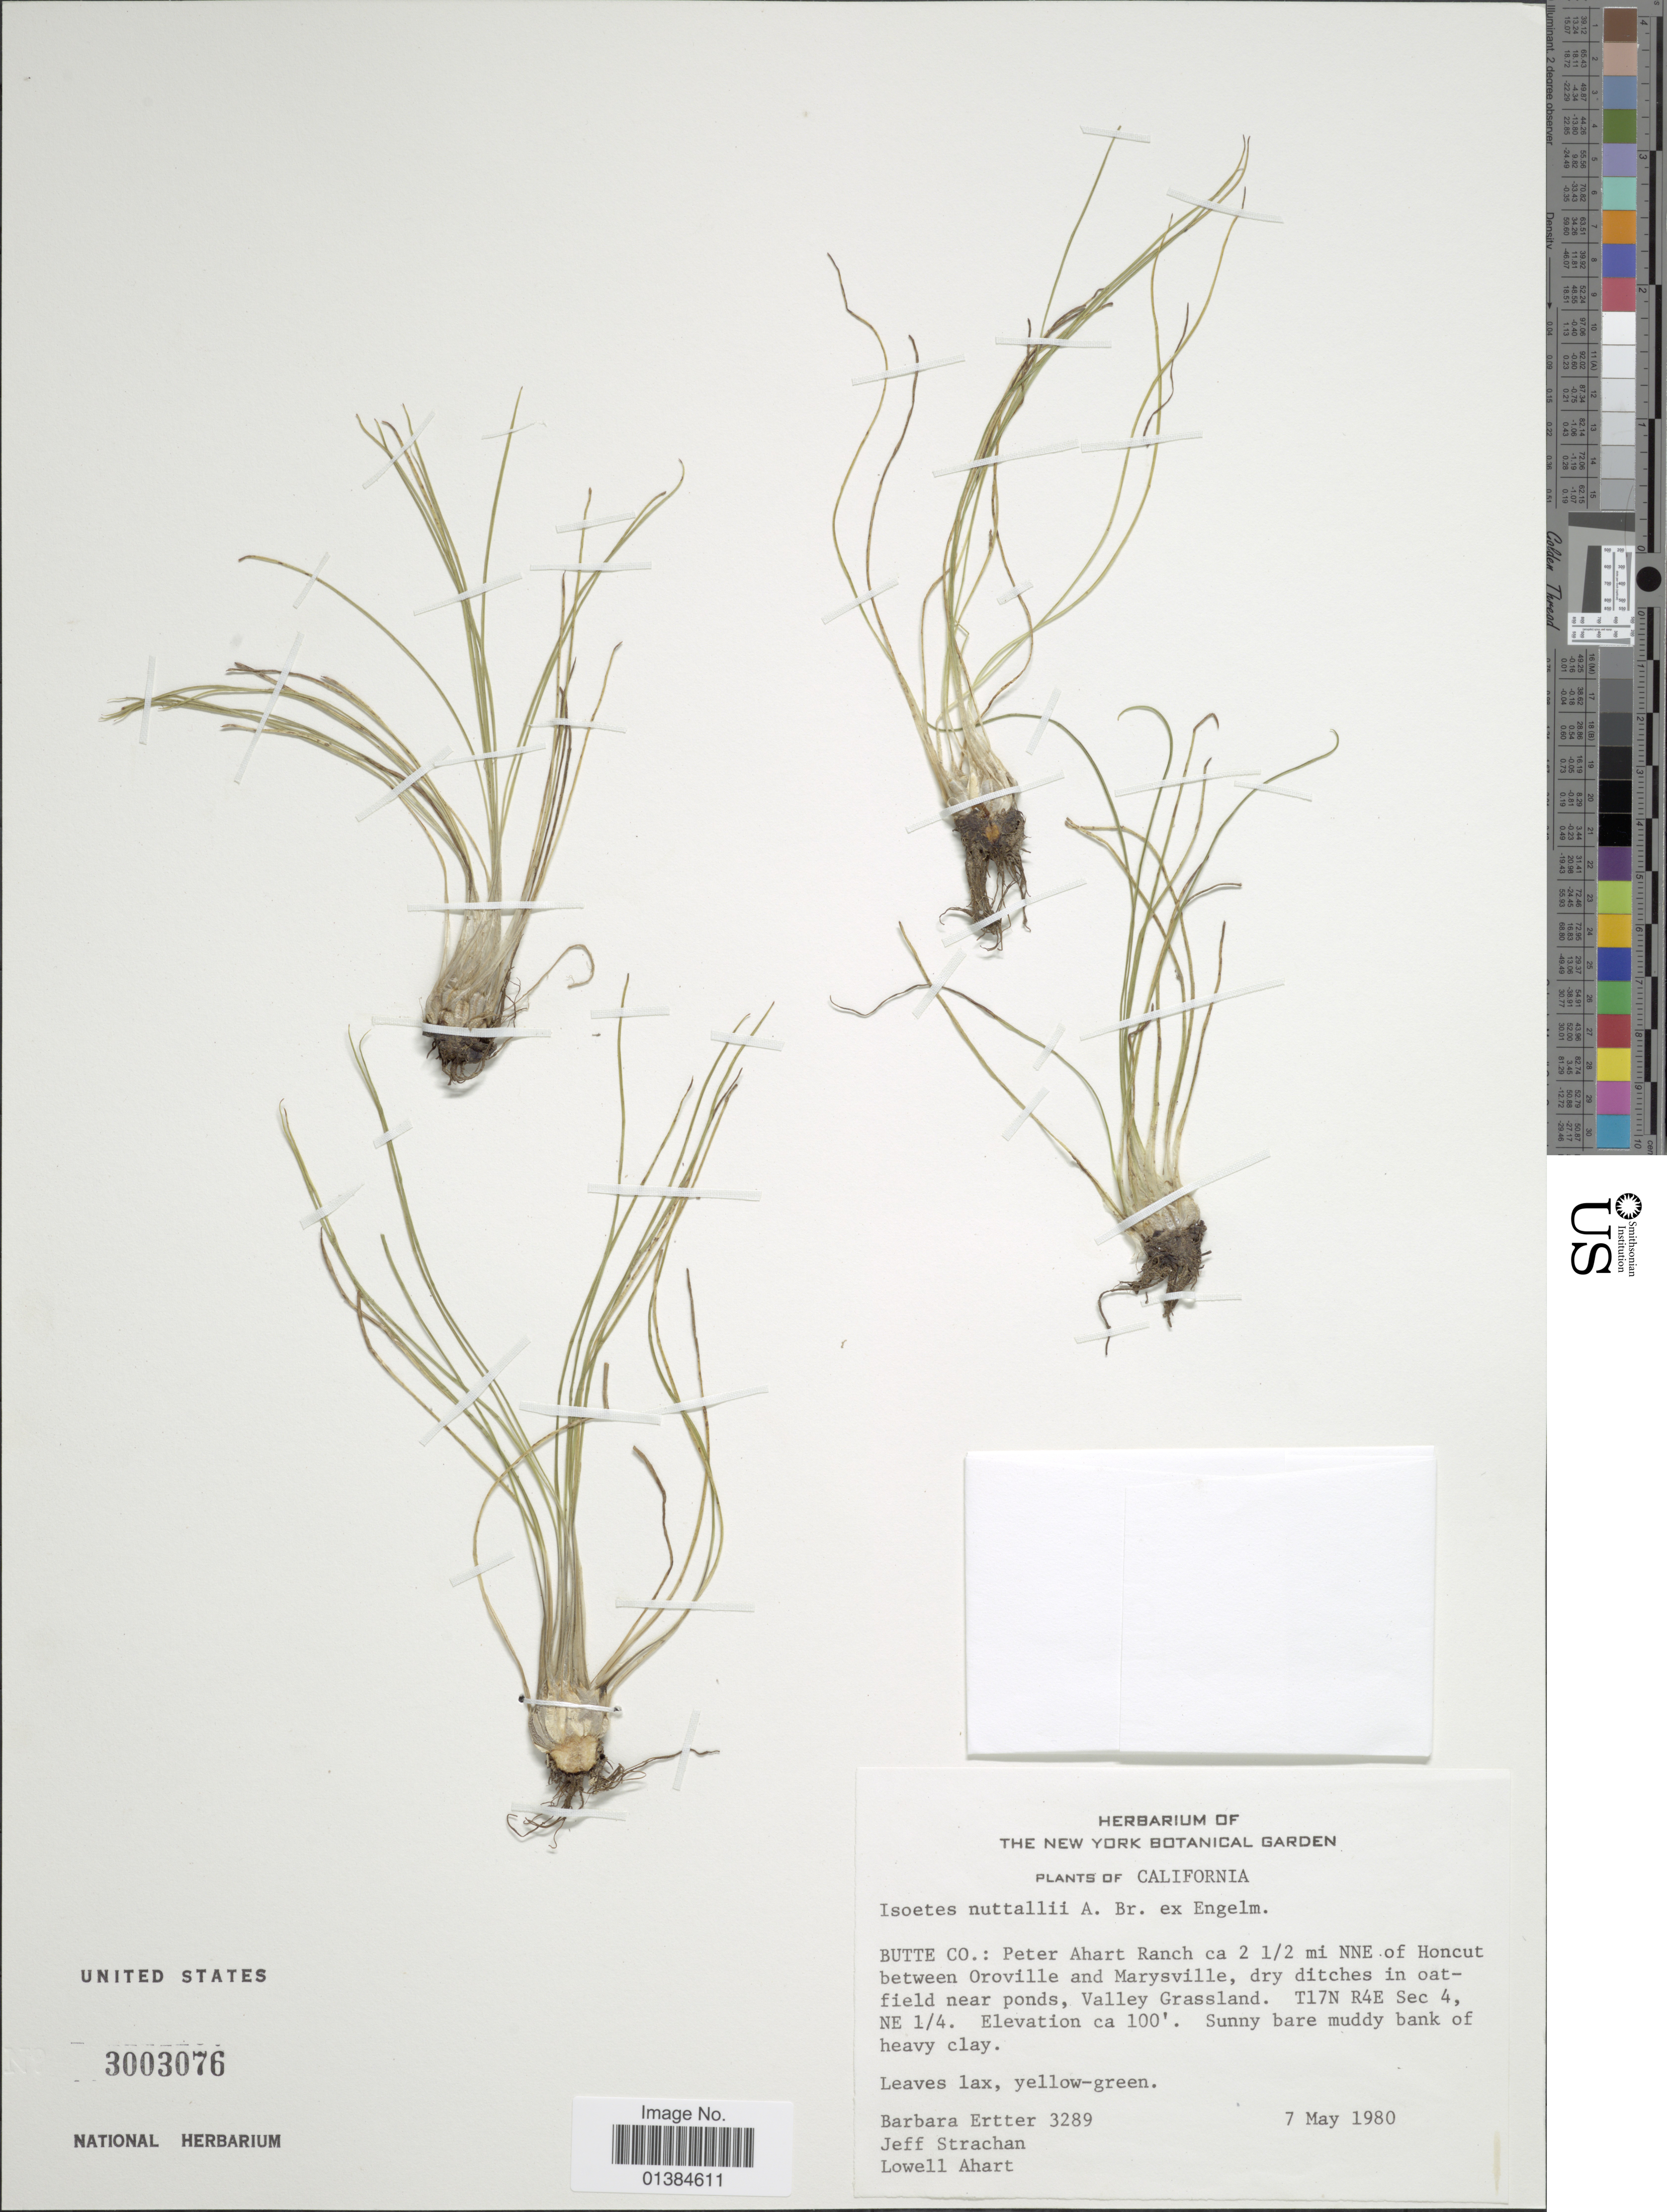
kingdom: Plantae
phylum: Tracheophyta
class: Lycopodiopsida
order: Isoetales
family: Isoetaceae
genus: Isoetes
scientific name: Isoetes nuttallii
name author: A. Braun ex Engelm.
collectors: B. Ertter, J. Strachan & L. Ahart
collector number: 3289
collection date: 1980-05-07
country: United States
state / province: California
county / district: Butte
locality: Butte Co.: Peter Ahart Ranch ca 2 1/2 mi NNE of Honcut between Oroville and Marysville, dry ditches in oatfield near ponds, Valley Grassland. T17N R4E Sec 4, NE 1/4.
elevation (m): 30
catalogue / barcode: US 3003076